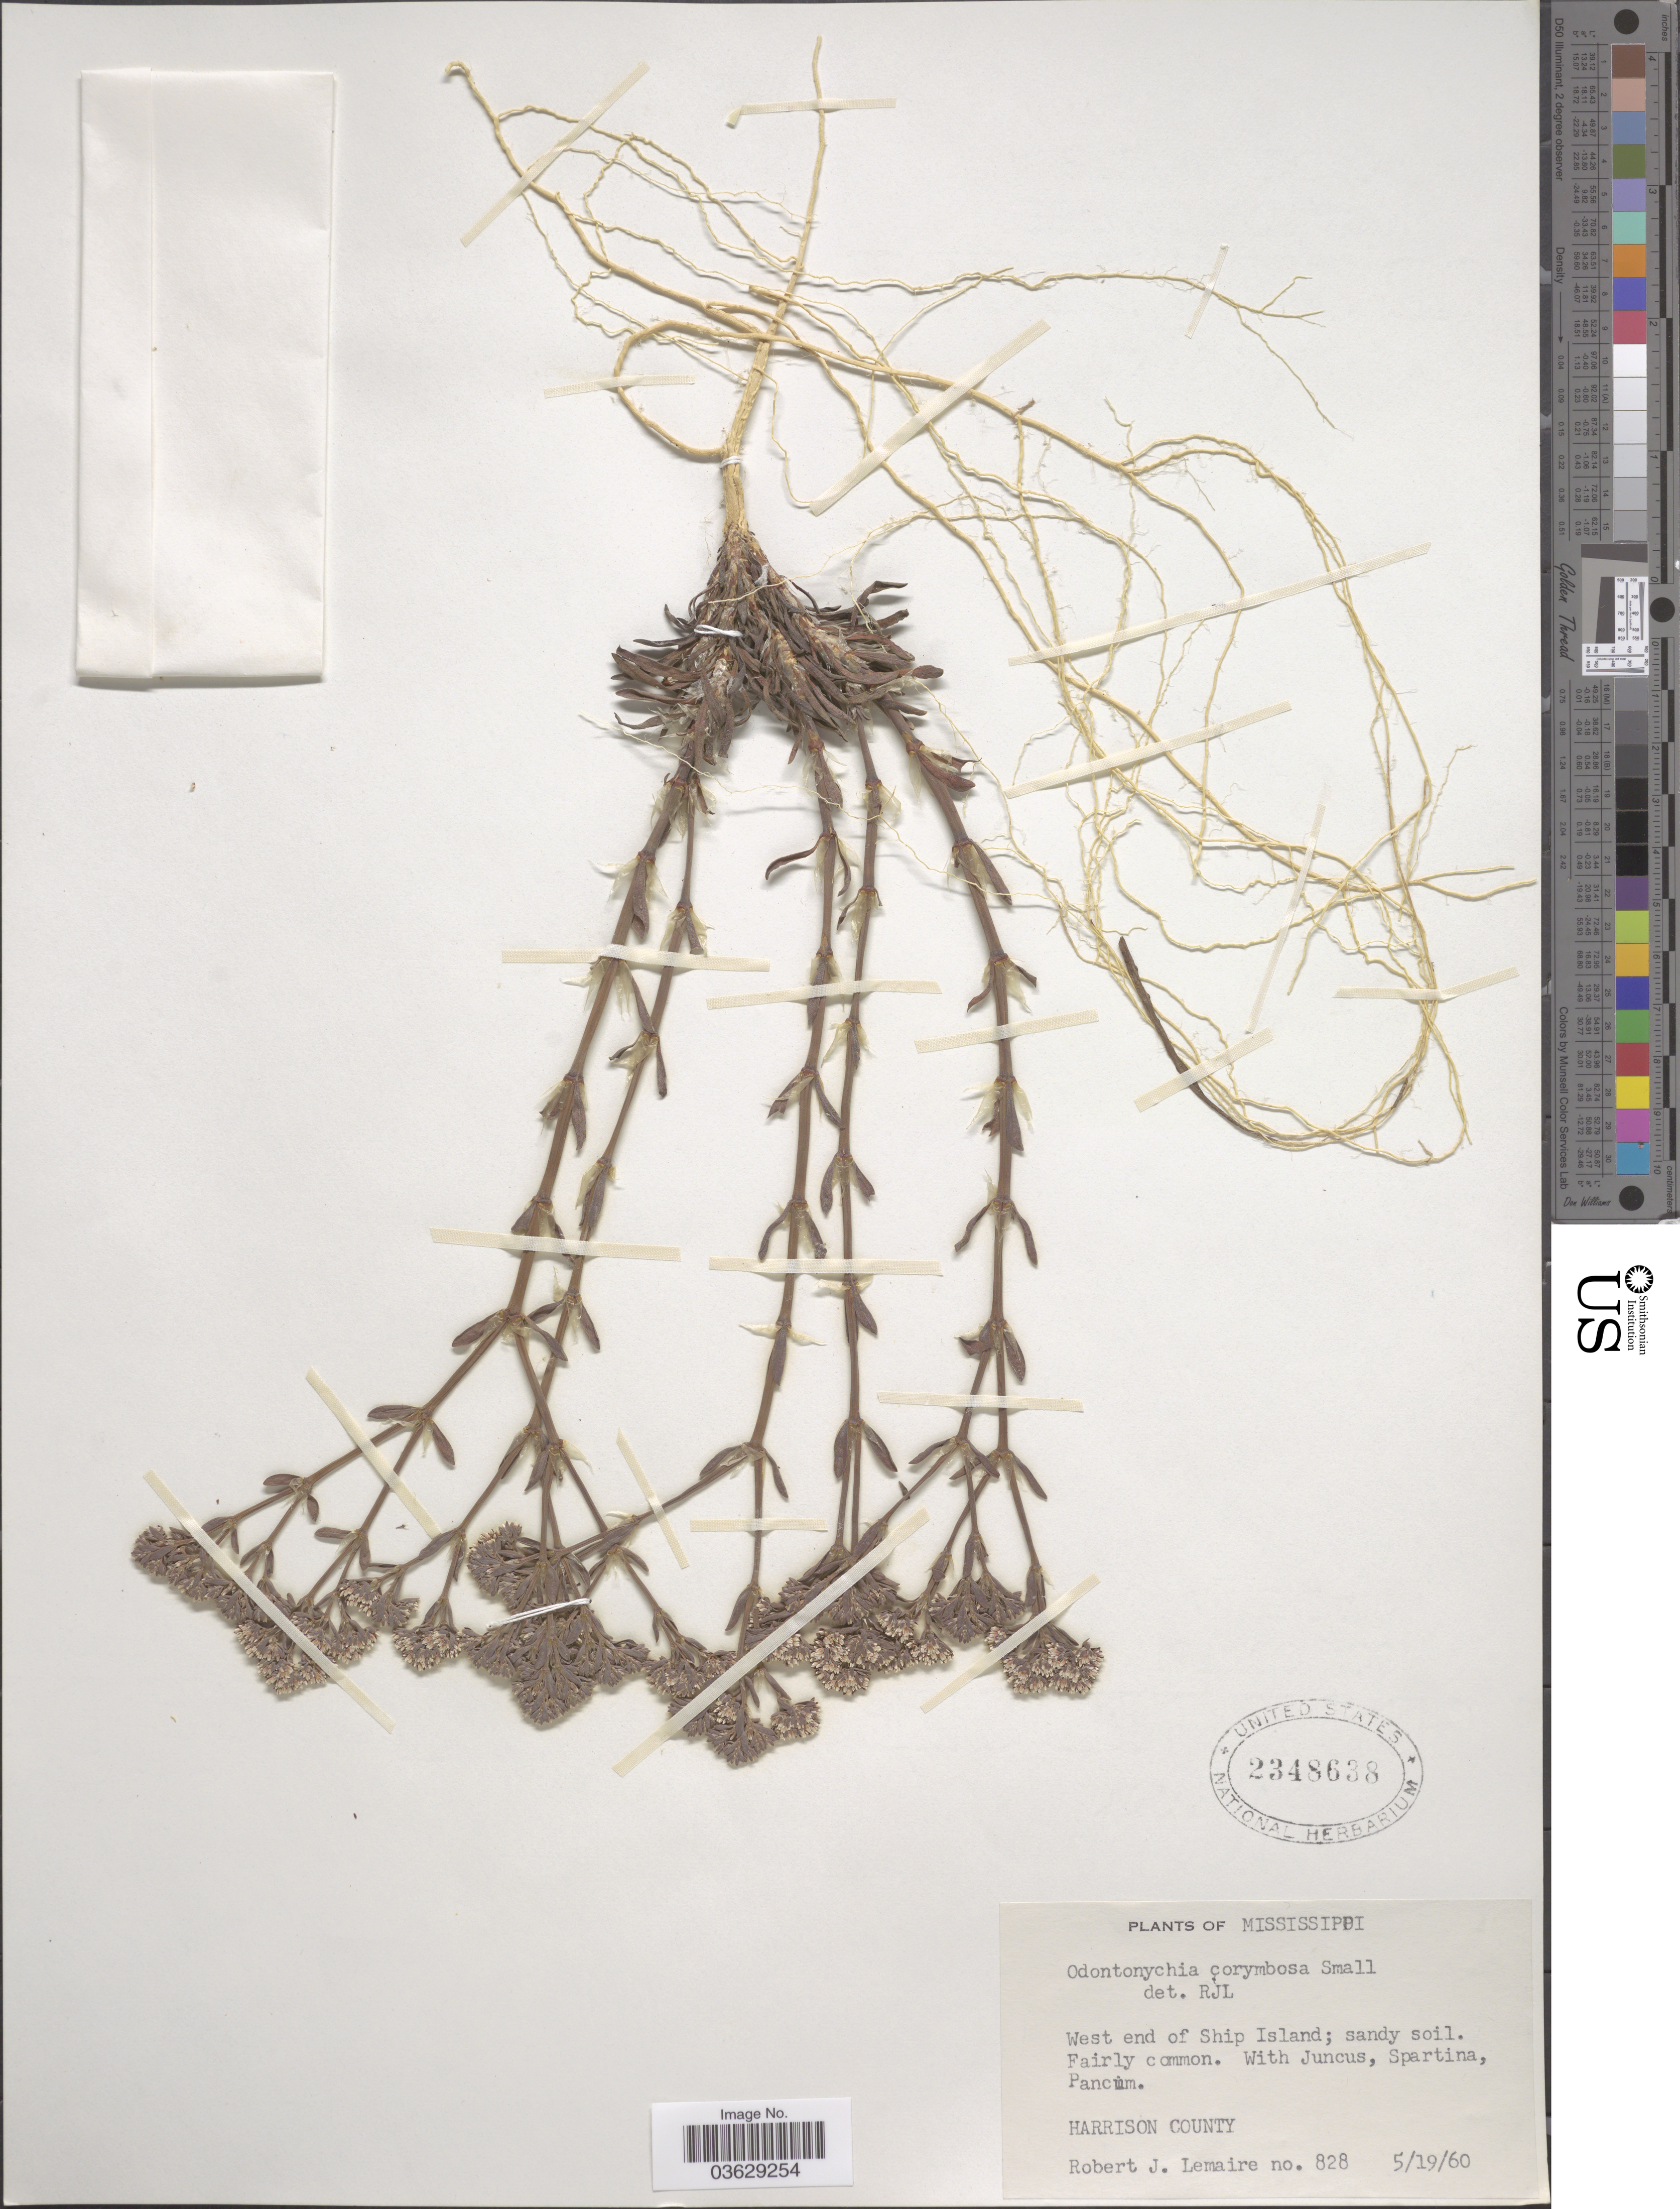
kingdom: Plantae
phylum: Tracheophyta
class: Magnoliopsida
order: Caryophyllales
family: Caryophyllaceae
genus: Paronychia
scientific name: Paronychia erecta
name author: (Chapm.) Shinners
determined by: Strong, Mark T., (BOT), Smithsonian Institution - National Museum of Natural History (UNITED STATES)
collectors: R. J. Lemaire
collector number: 828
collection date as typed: Transcribed d/m/y: 19/5/60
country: United States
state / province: Mississippi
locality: West end of Ship Island. Harrison County.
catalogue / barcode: US 2348638